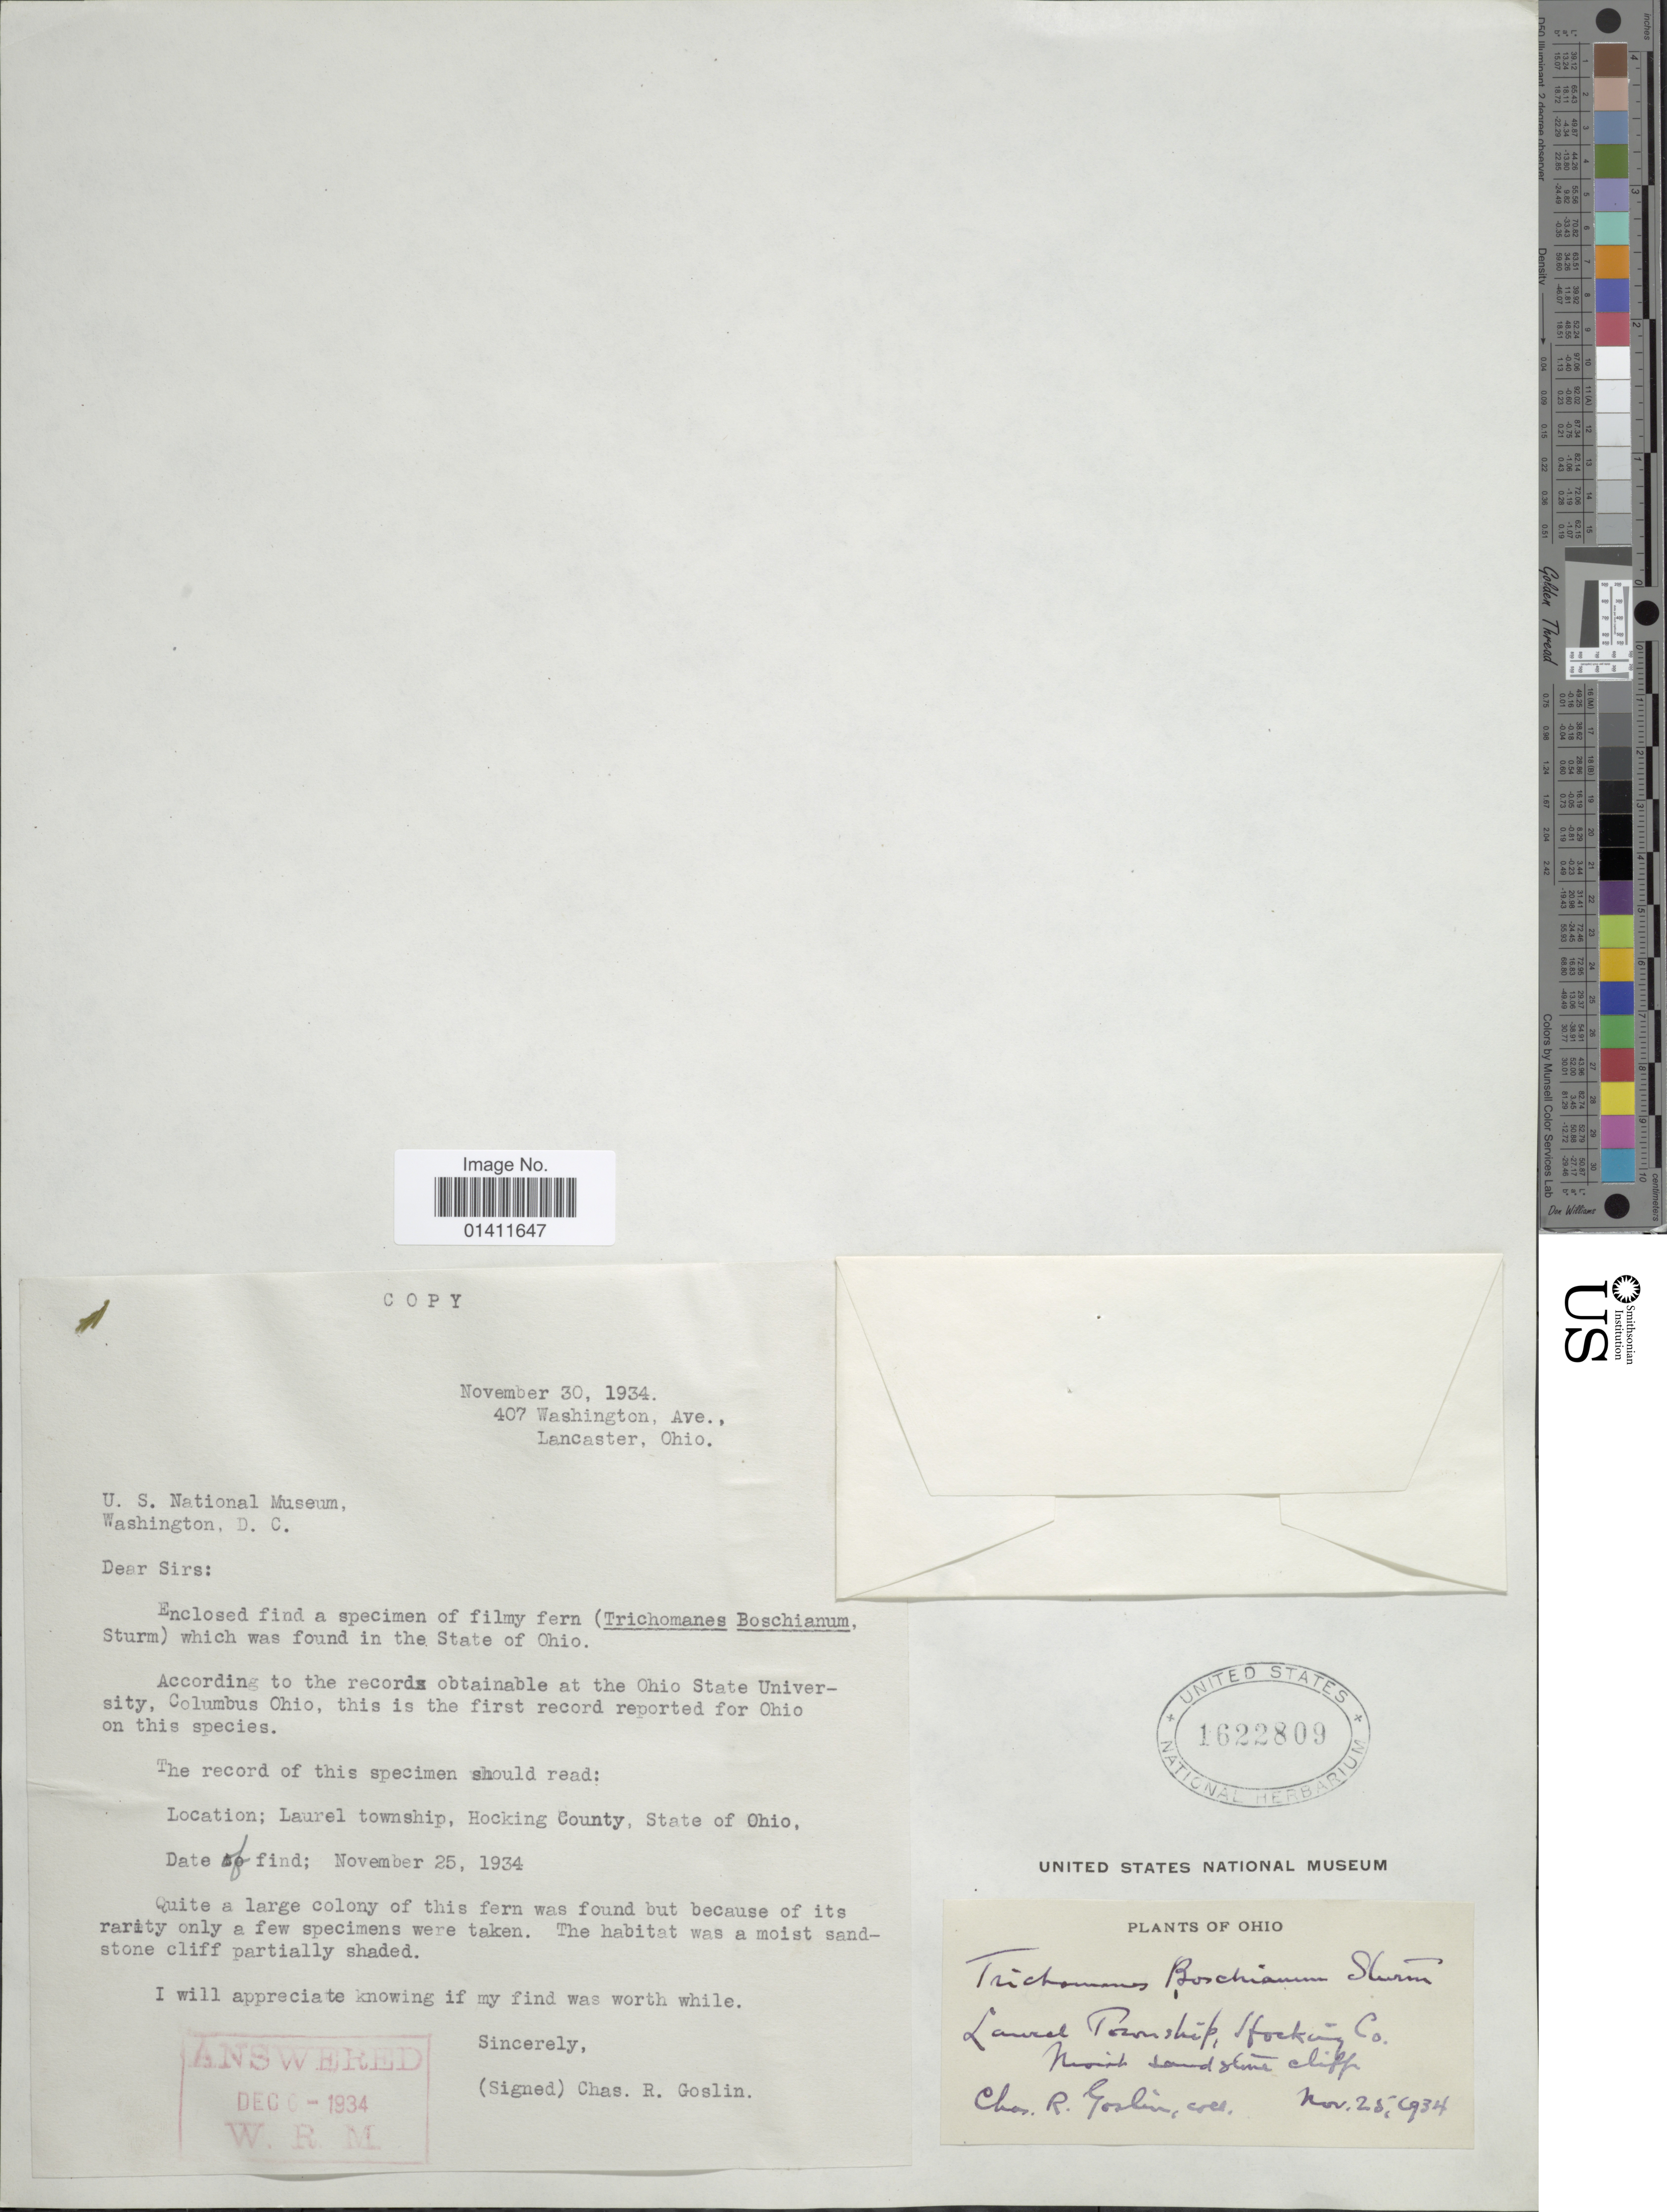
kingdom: Plantae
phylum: Tracheophyta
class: Polypodiopsida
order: Hymenophyllales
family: Hymenophyllaceae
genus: Vandenboschia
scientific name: Vandenboschia boschiana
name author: (J.W. Sturm ex Bosch) Ebihara & K. Iwats.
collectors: C. Goslin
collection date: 1934-11-25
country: United States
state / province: Ohio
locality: Laurel Township, Hocking County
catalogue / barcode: US 1622809